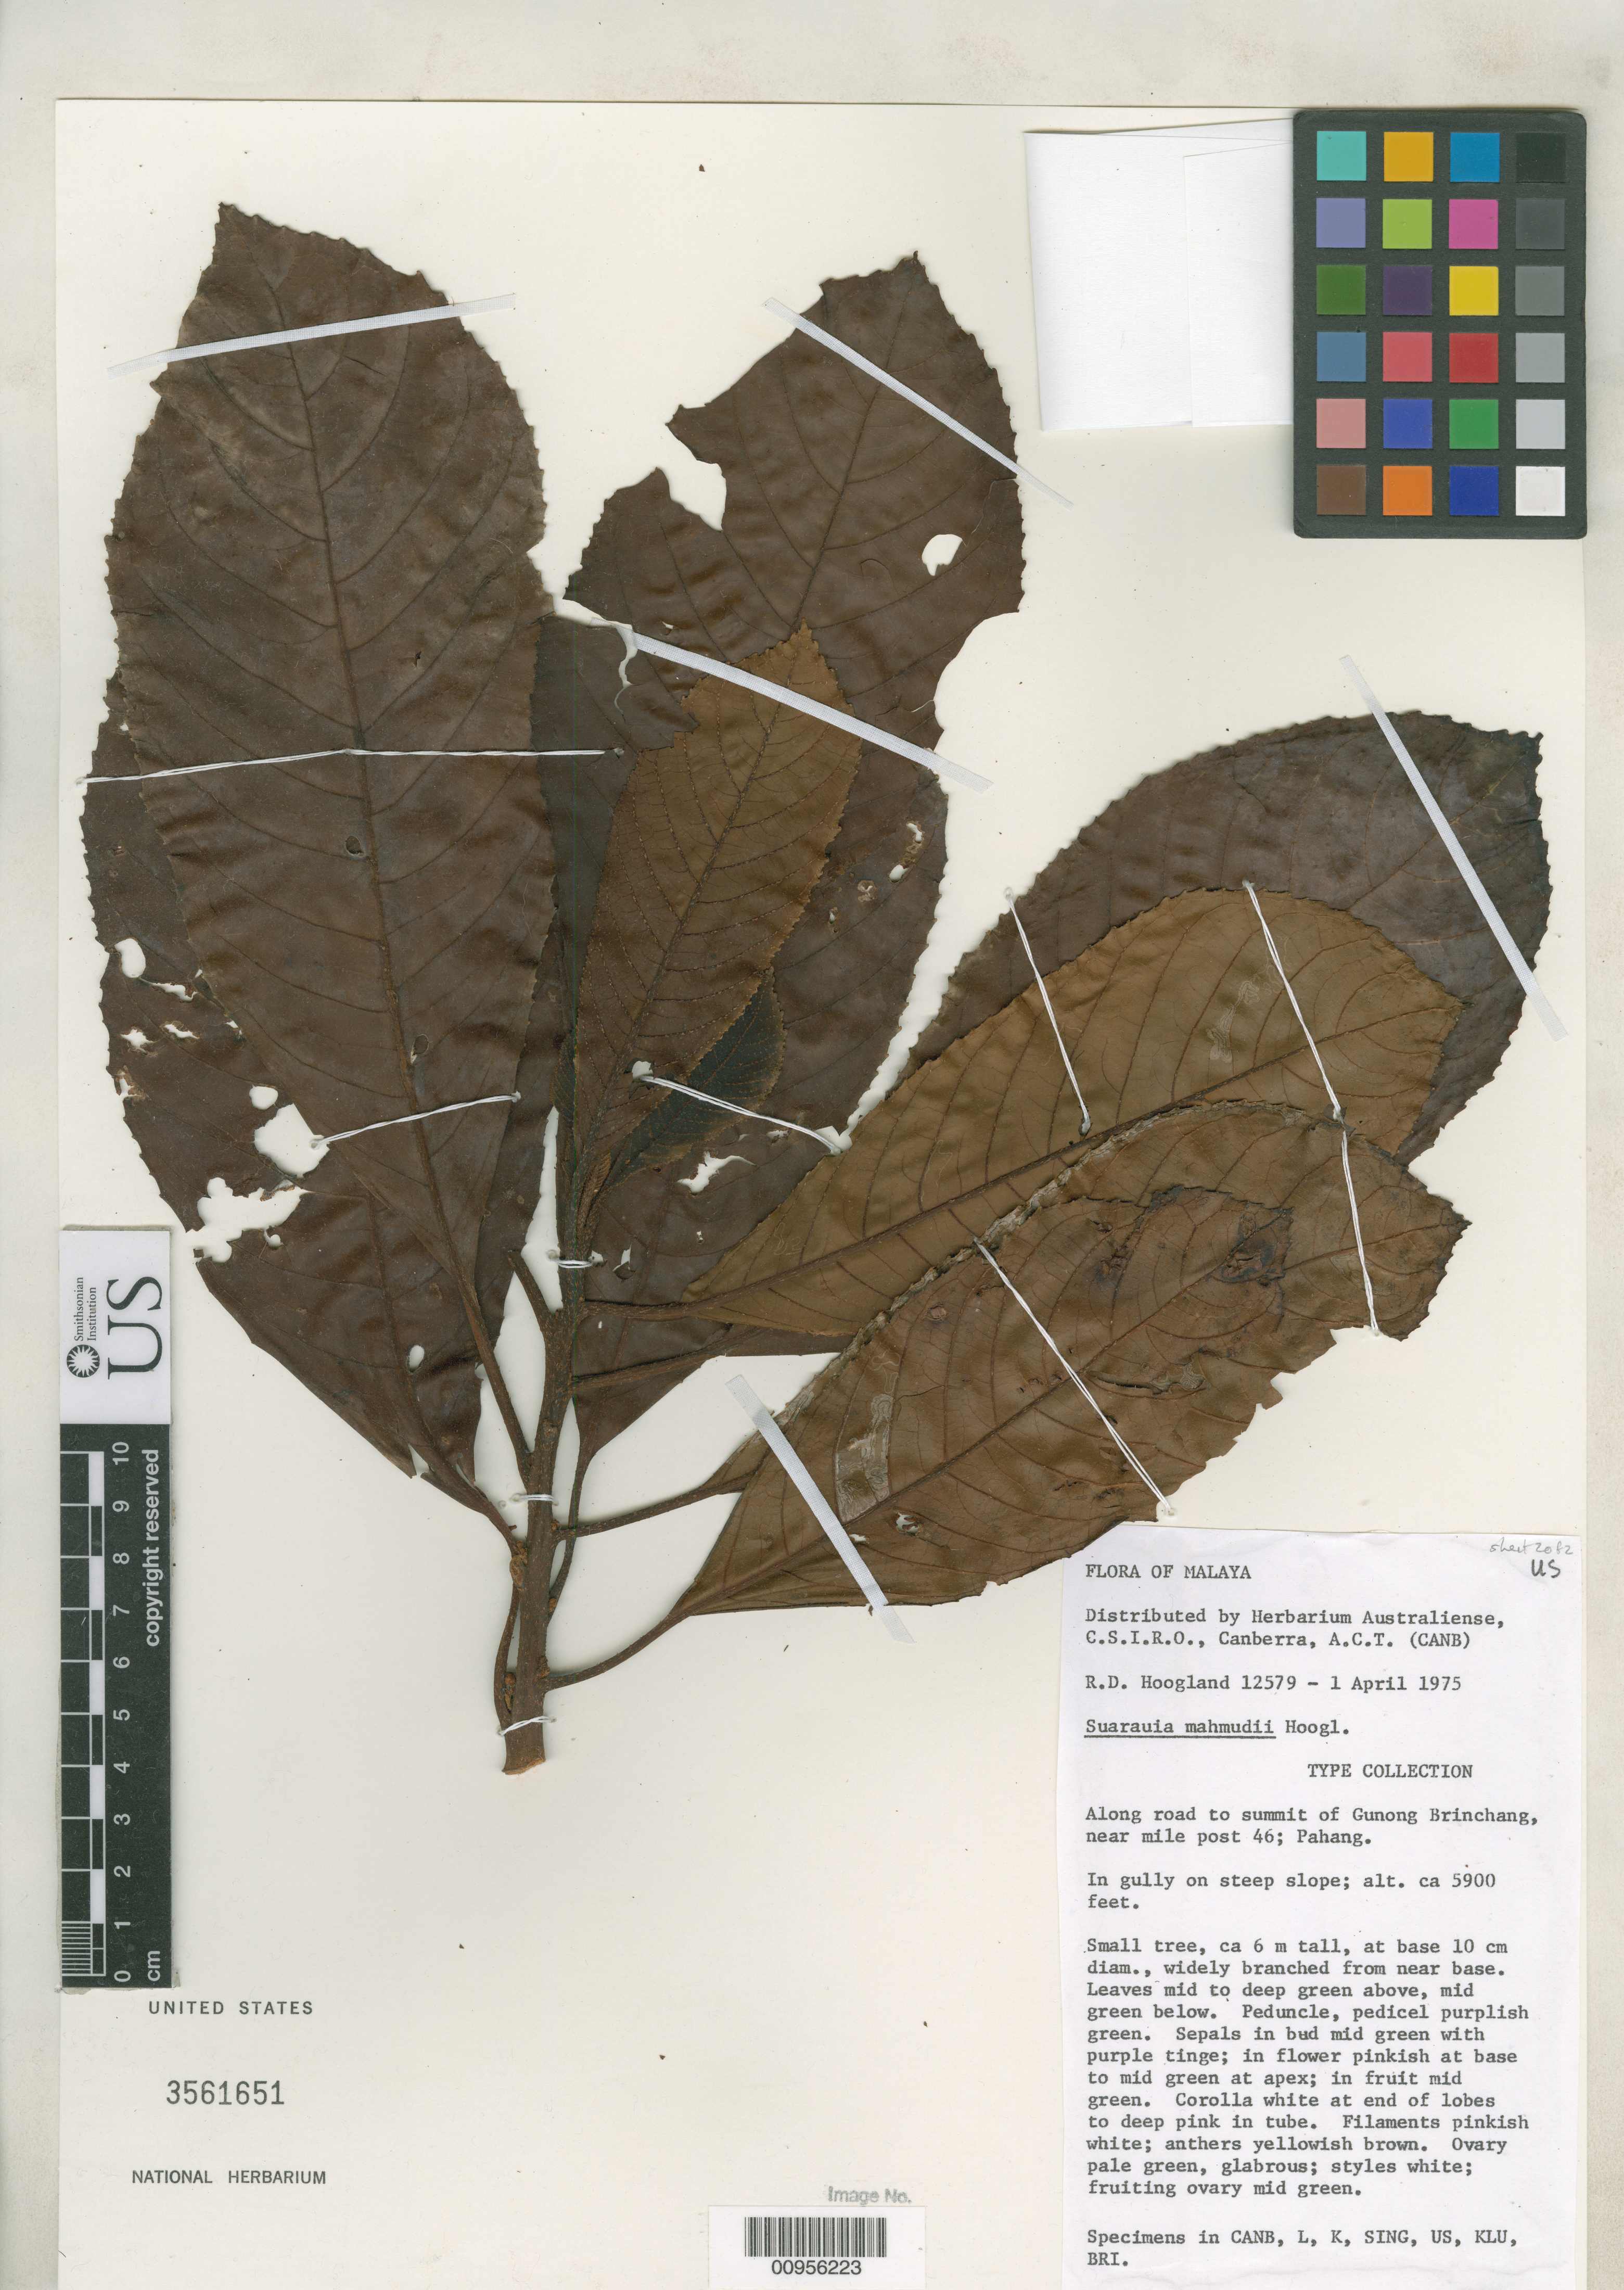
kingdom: Plantae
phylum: Tracheophyta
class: Magnoliopsida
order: Ericales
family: Actinidiaceae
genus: Saurauia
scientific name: Saurauia mahmudii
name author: Hoogland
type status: Isotype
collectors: R. D. Hoogland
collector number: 12579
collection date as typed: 01 Apr 1975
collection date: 1975-04-01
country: Malaysia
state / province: Pahang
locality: Along road to summit of Gunong Brinchang, near mile post 46; Pahang.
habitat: In gully on steep slope.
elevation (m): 1798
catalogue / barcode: US 3561651